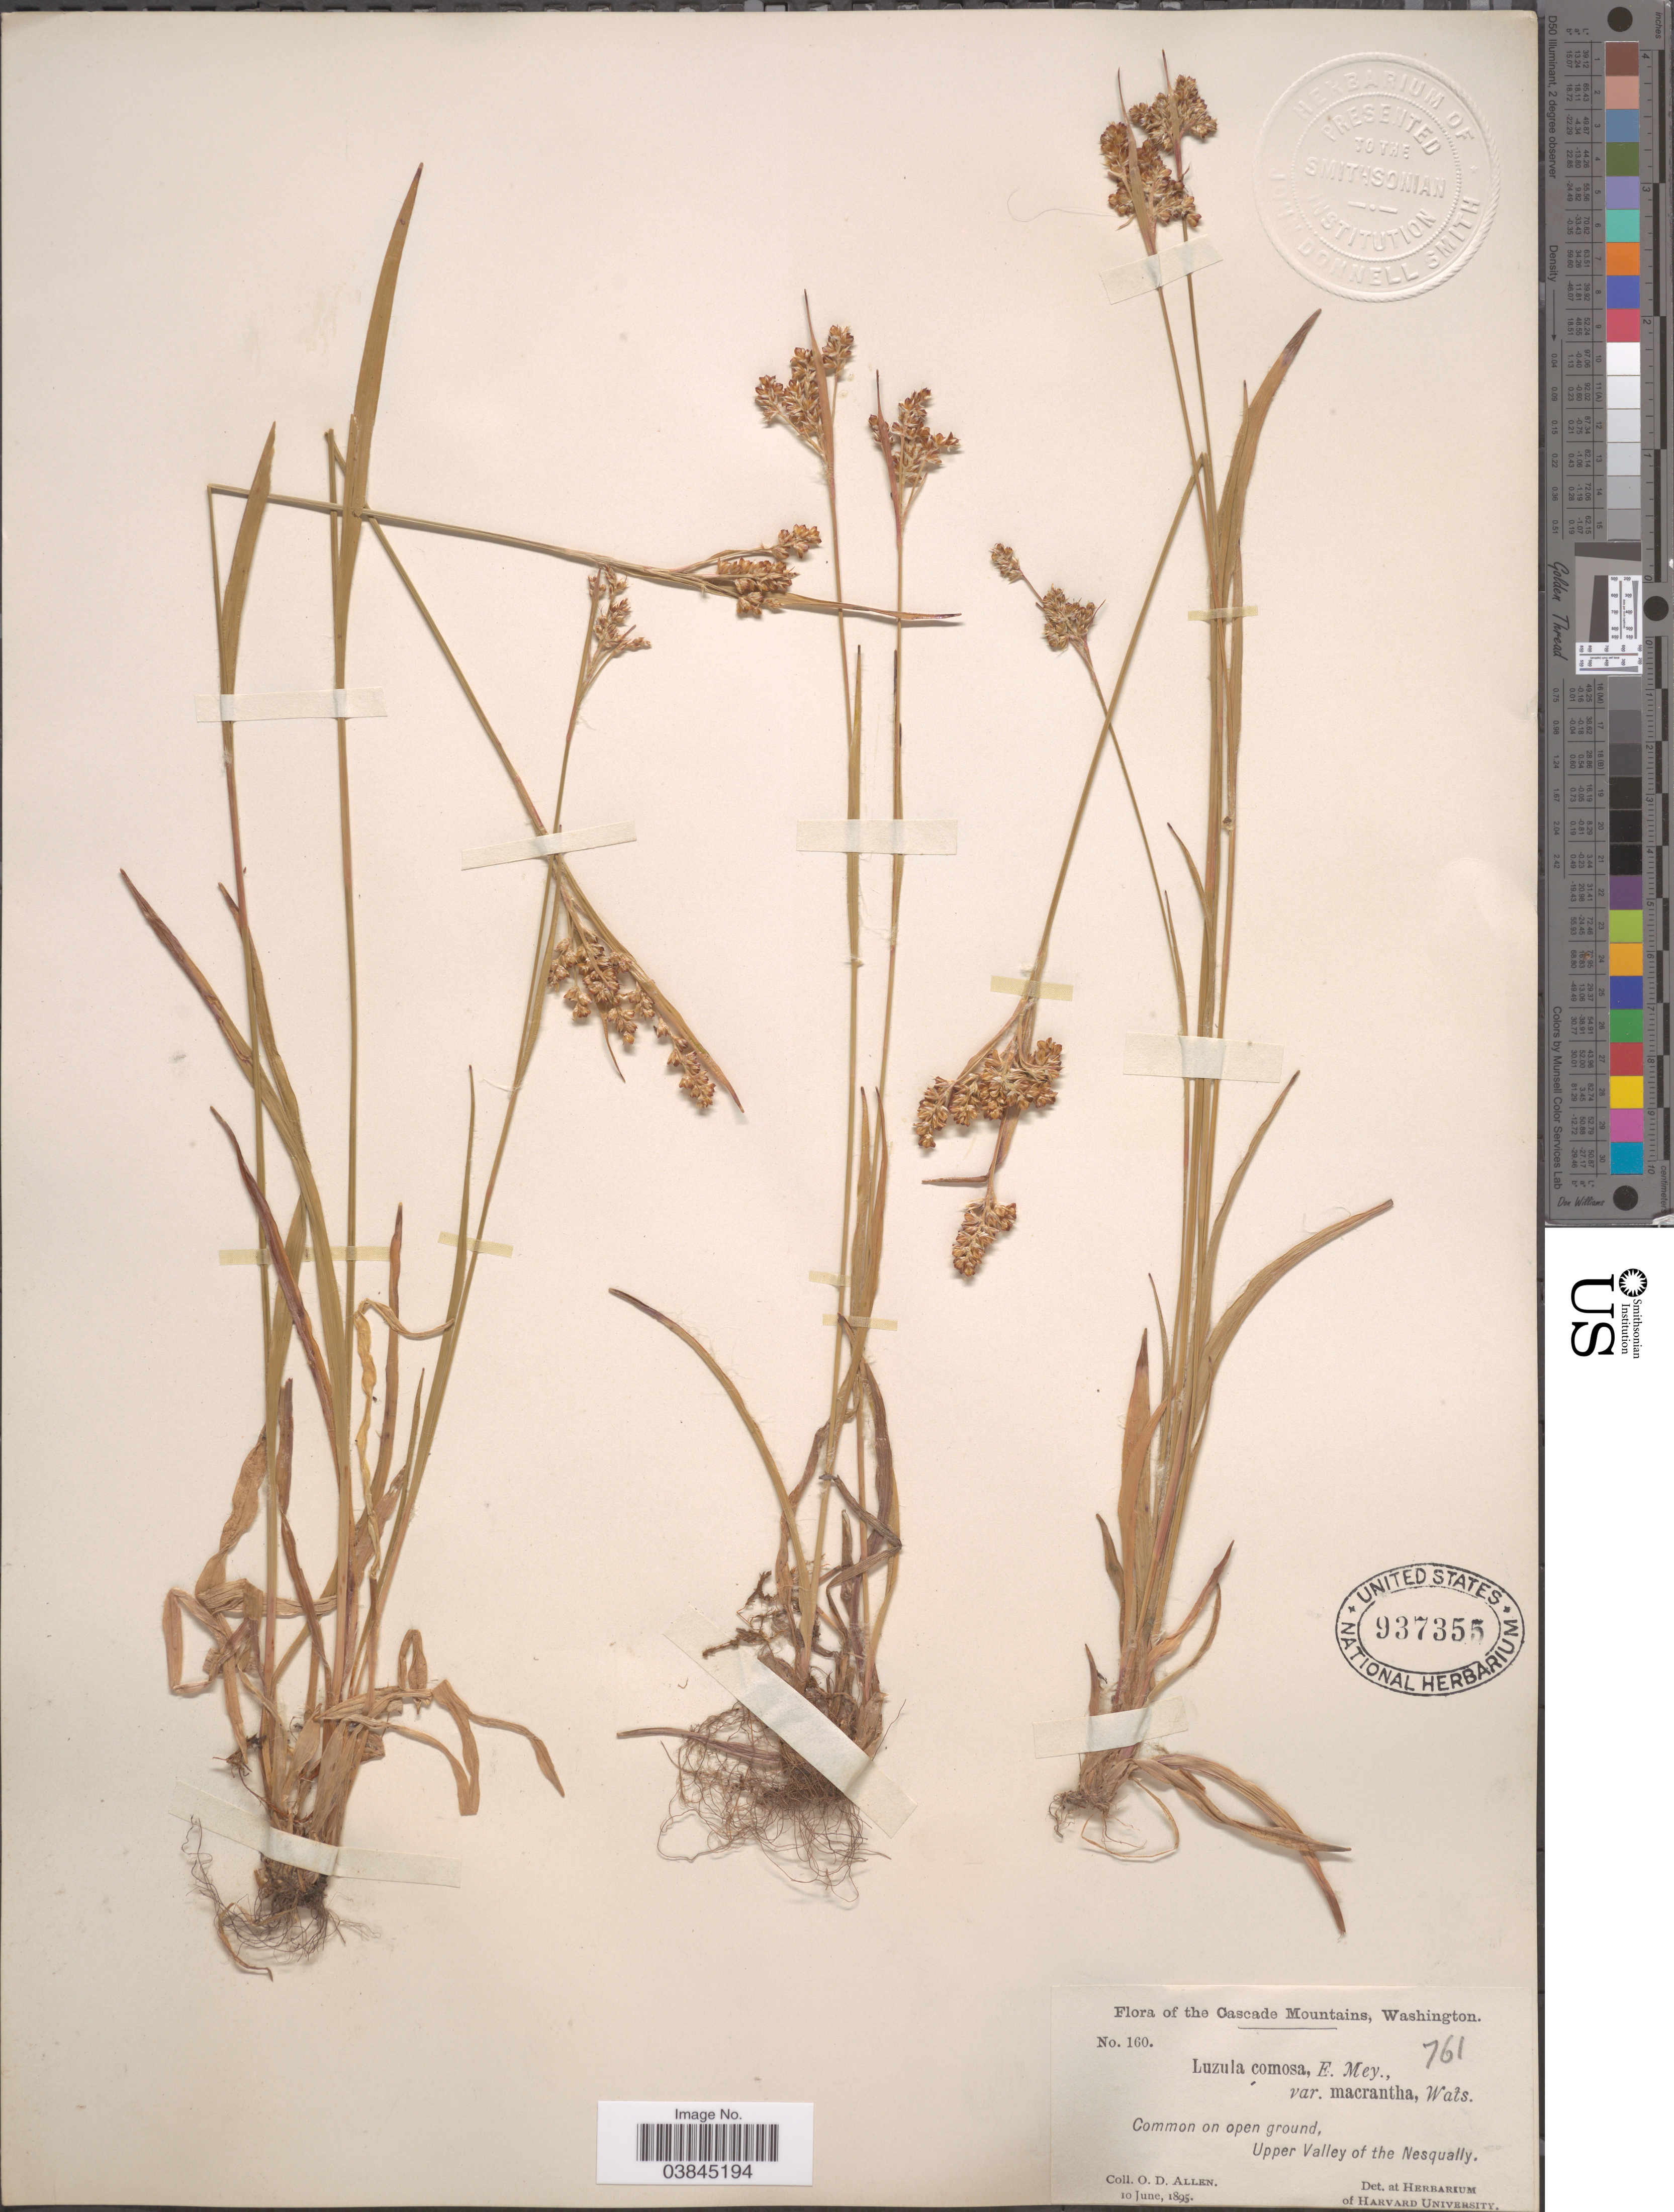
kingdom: Plantae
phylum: Tracheophyta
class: Liliopsida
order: Poales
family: Juncaceae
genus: Luzula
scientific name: Luzula campestris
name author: (L.) DC.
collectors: O. D. Allen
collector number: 160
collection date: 1895-06-10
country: United States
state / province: Washington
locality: The Cascade Mountains. Upper Valley of the Nesqually.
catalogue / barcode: US 937355